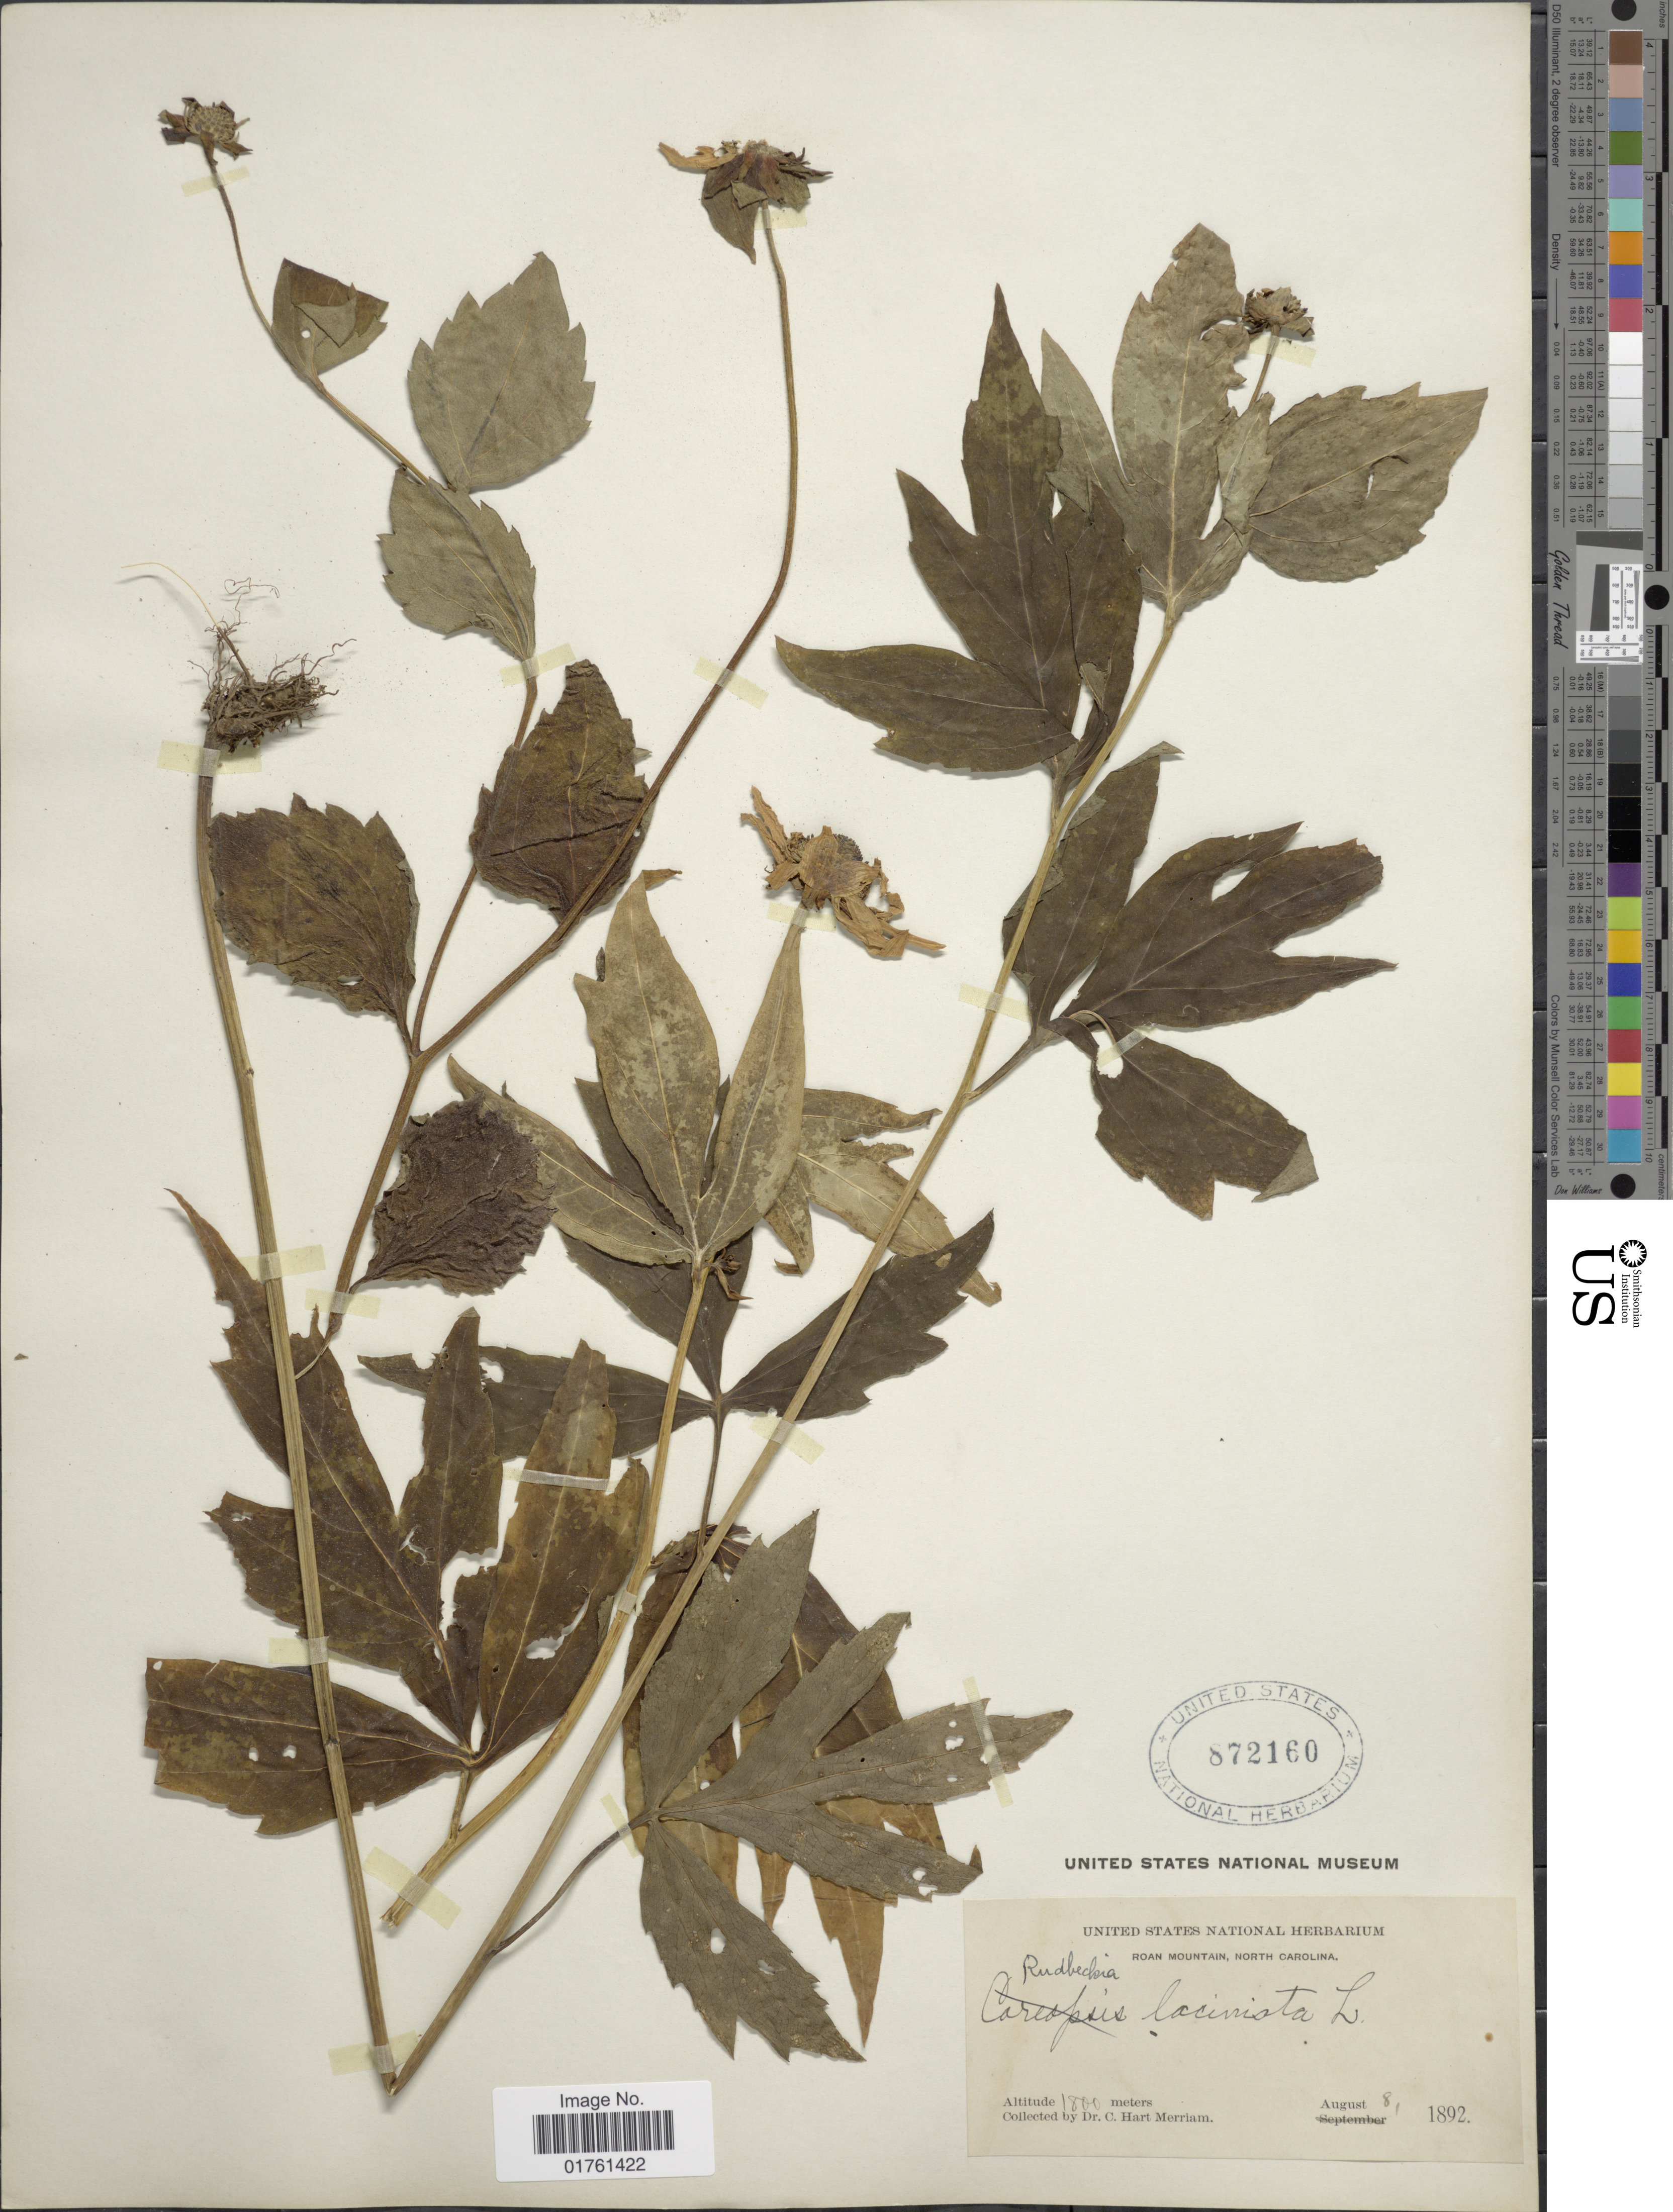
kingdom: Plantae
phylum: Tracheophyta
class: Magnoliopsida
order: Asterales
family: Asteraceae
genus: Rudbeckia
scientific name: Rudbeckia laciniata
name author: L.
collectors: C. Merriam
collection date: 1892-08-08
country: United States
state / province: North Carolina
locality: Roan Mountain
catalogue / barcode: US 872160